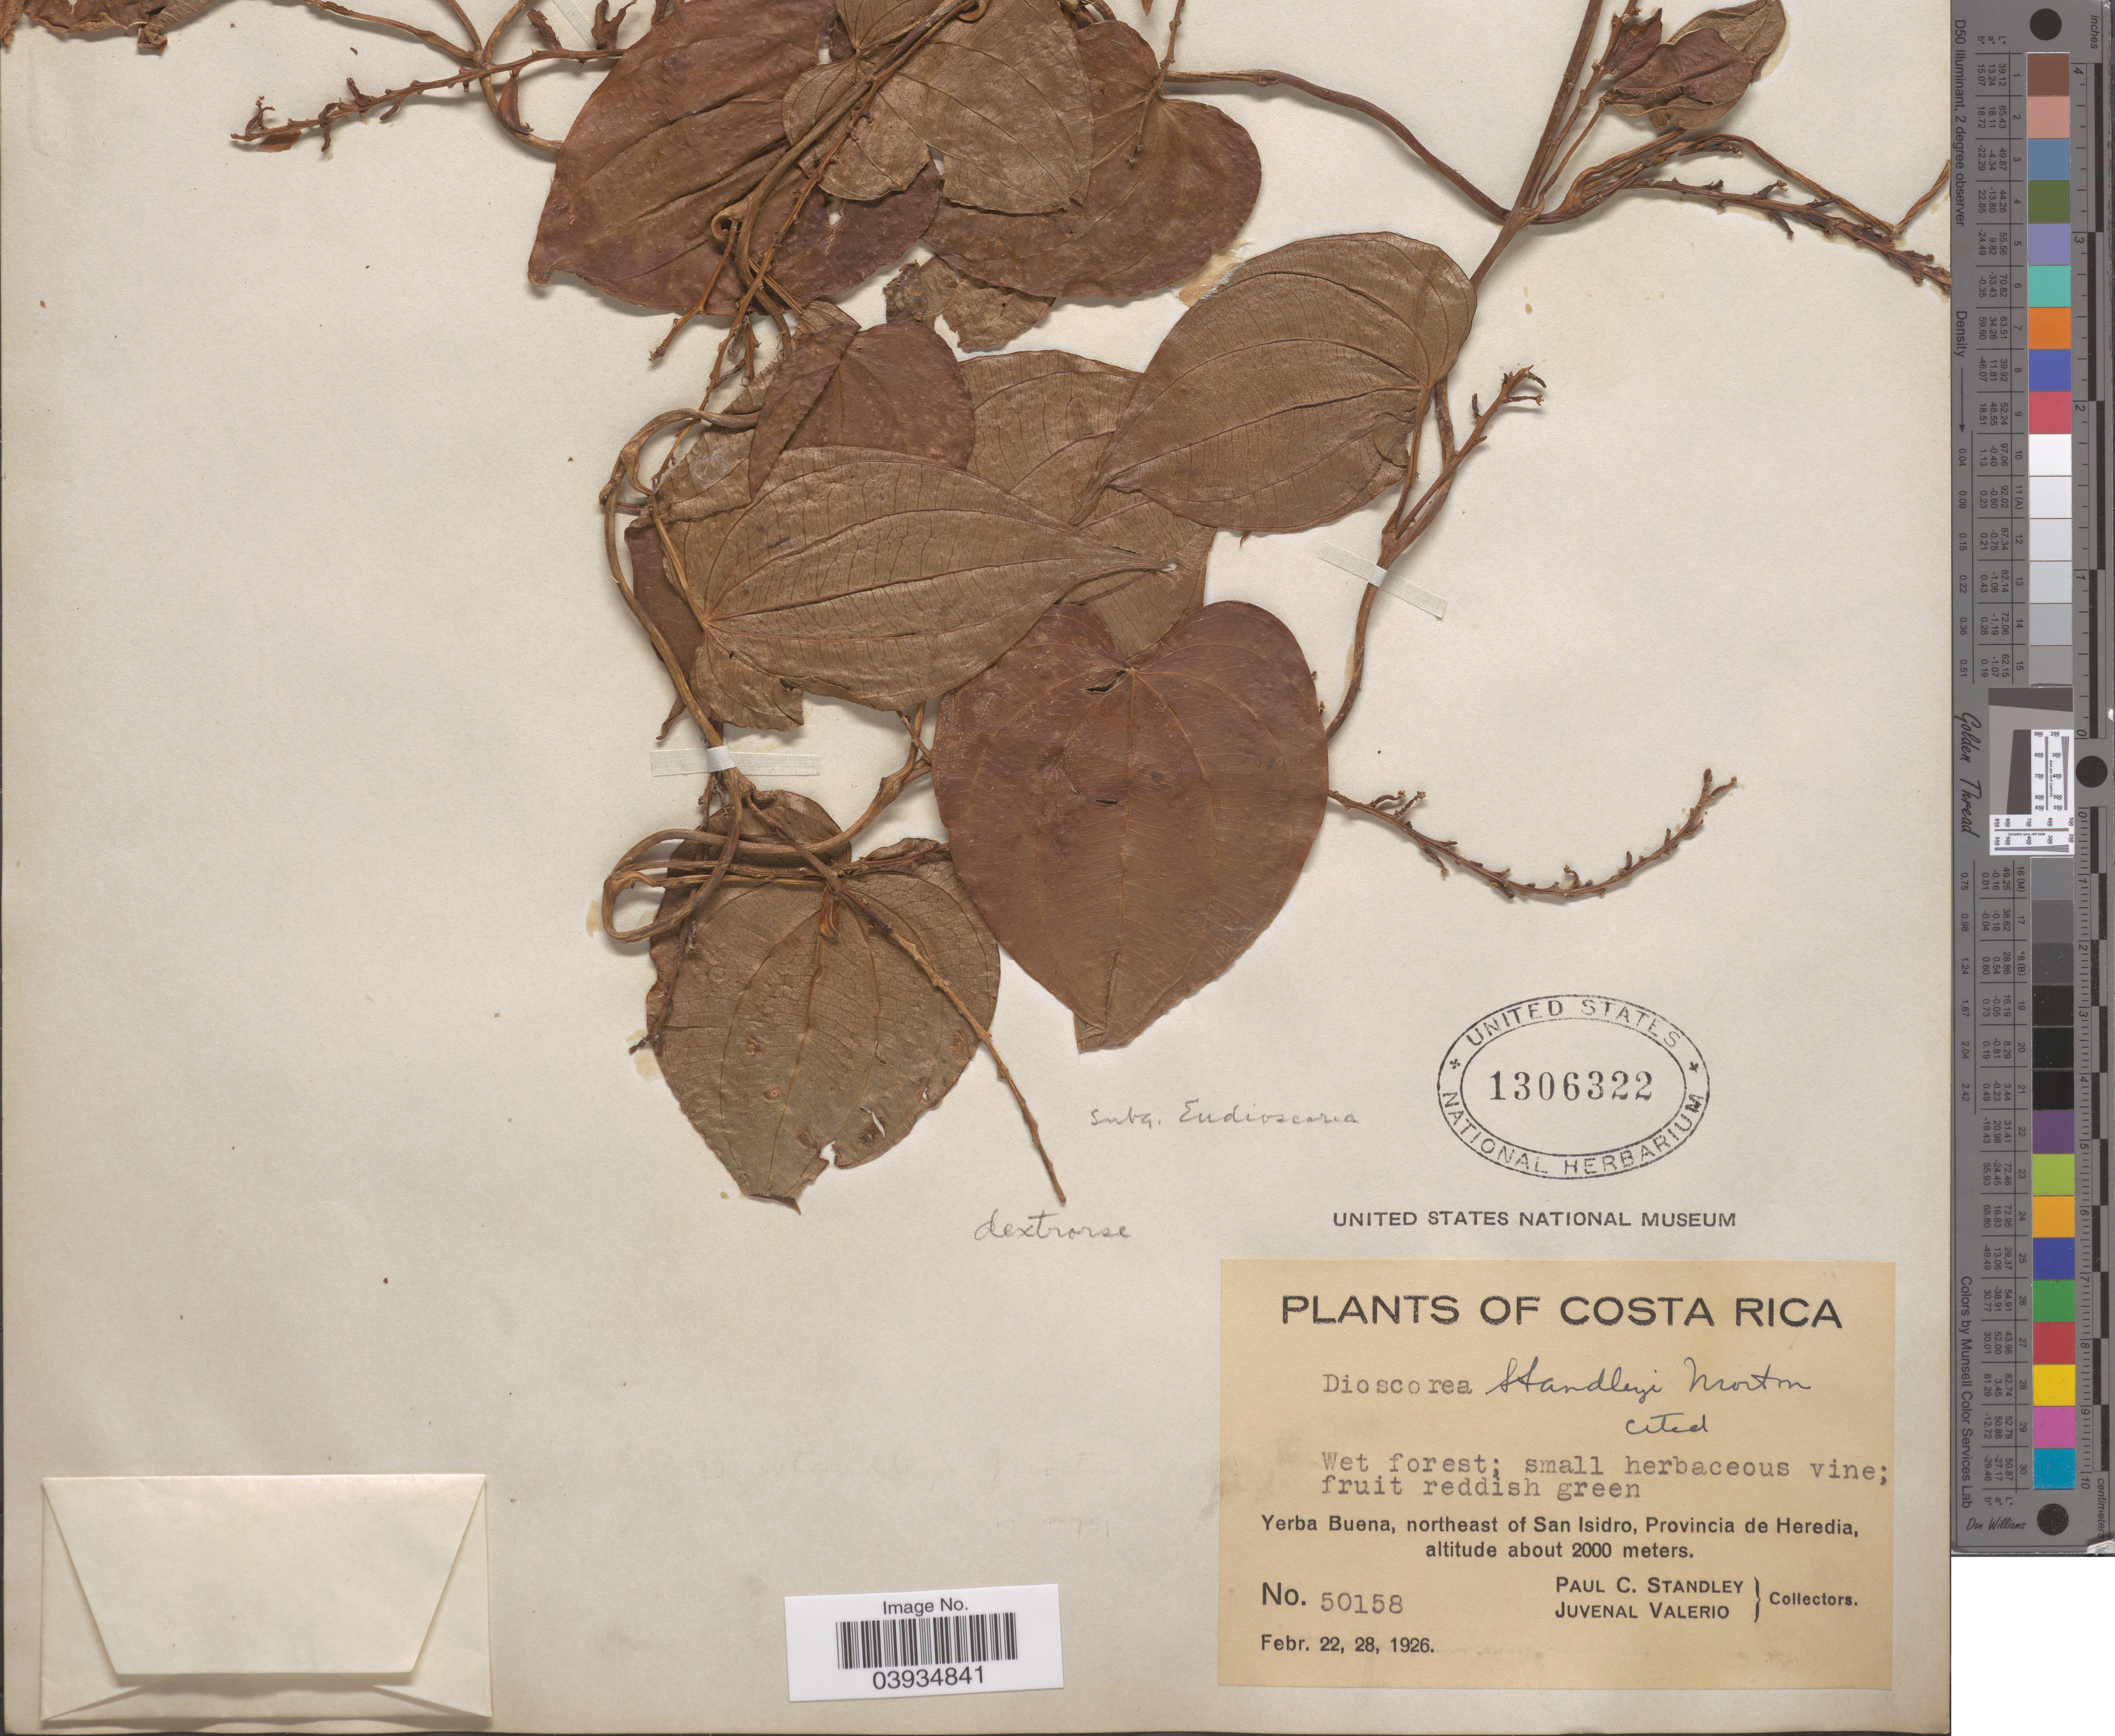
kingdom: Plantae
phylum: Tracheophyta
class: Liliopsida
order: Dioscoreales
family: Dioscoreaceae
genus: Dioscorea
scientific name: Dioscorea standleyi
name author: C.V. Morton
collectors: P. C. Standley & J. Valerio R.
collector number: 50158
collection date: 1926-02-22/1926-02-28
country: Costa Rica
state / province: Heredia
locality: Yerba Buena, northeast of San Isidro.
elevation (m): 2000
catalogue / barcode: US 1306322